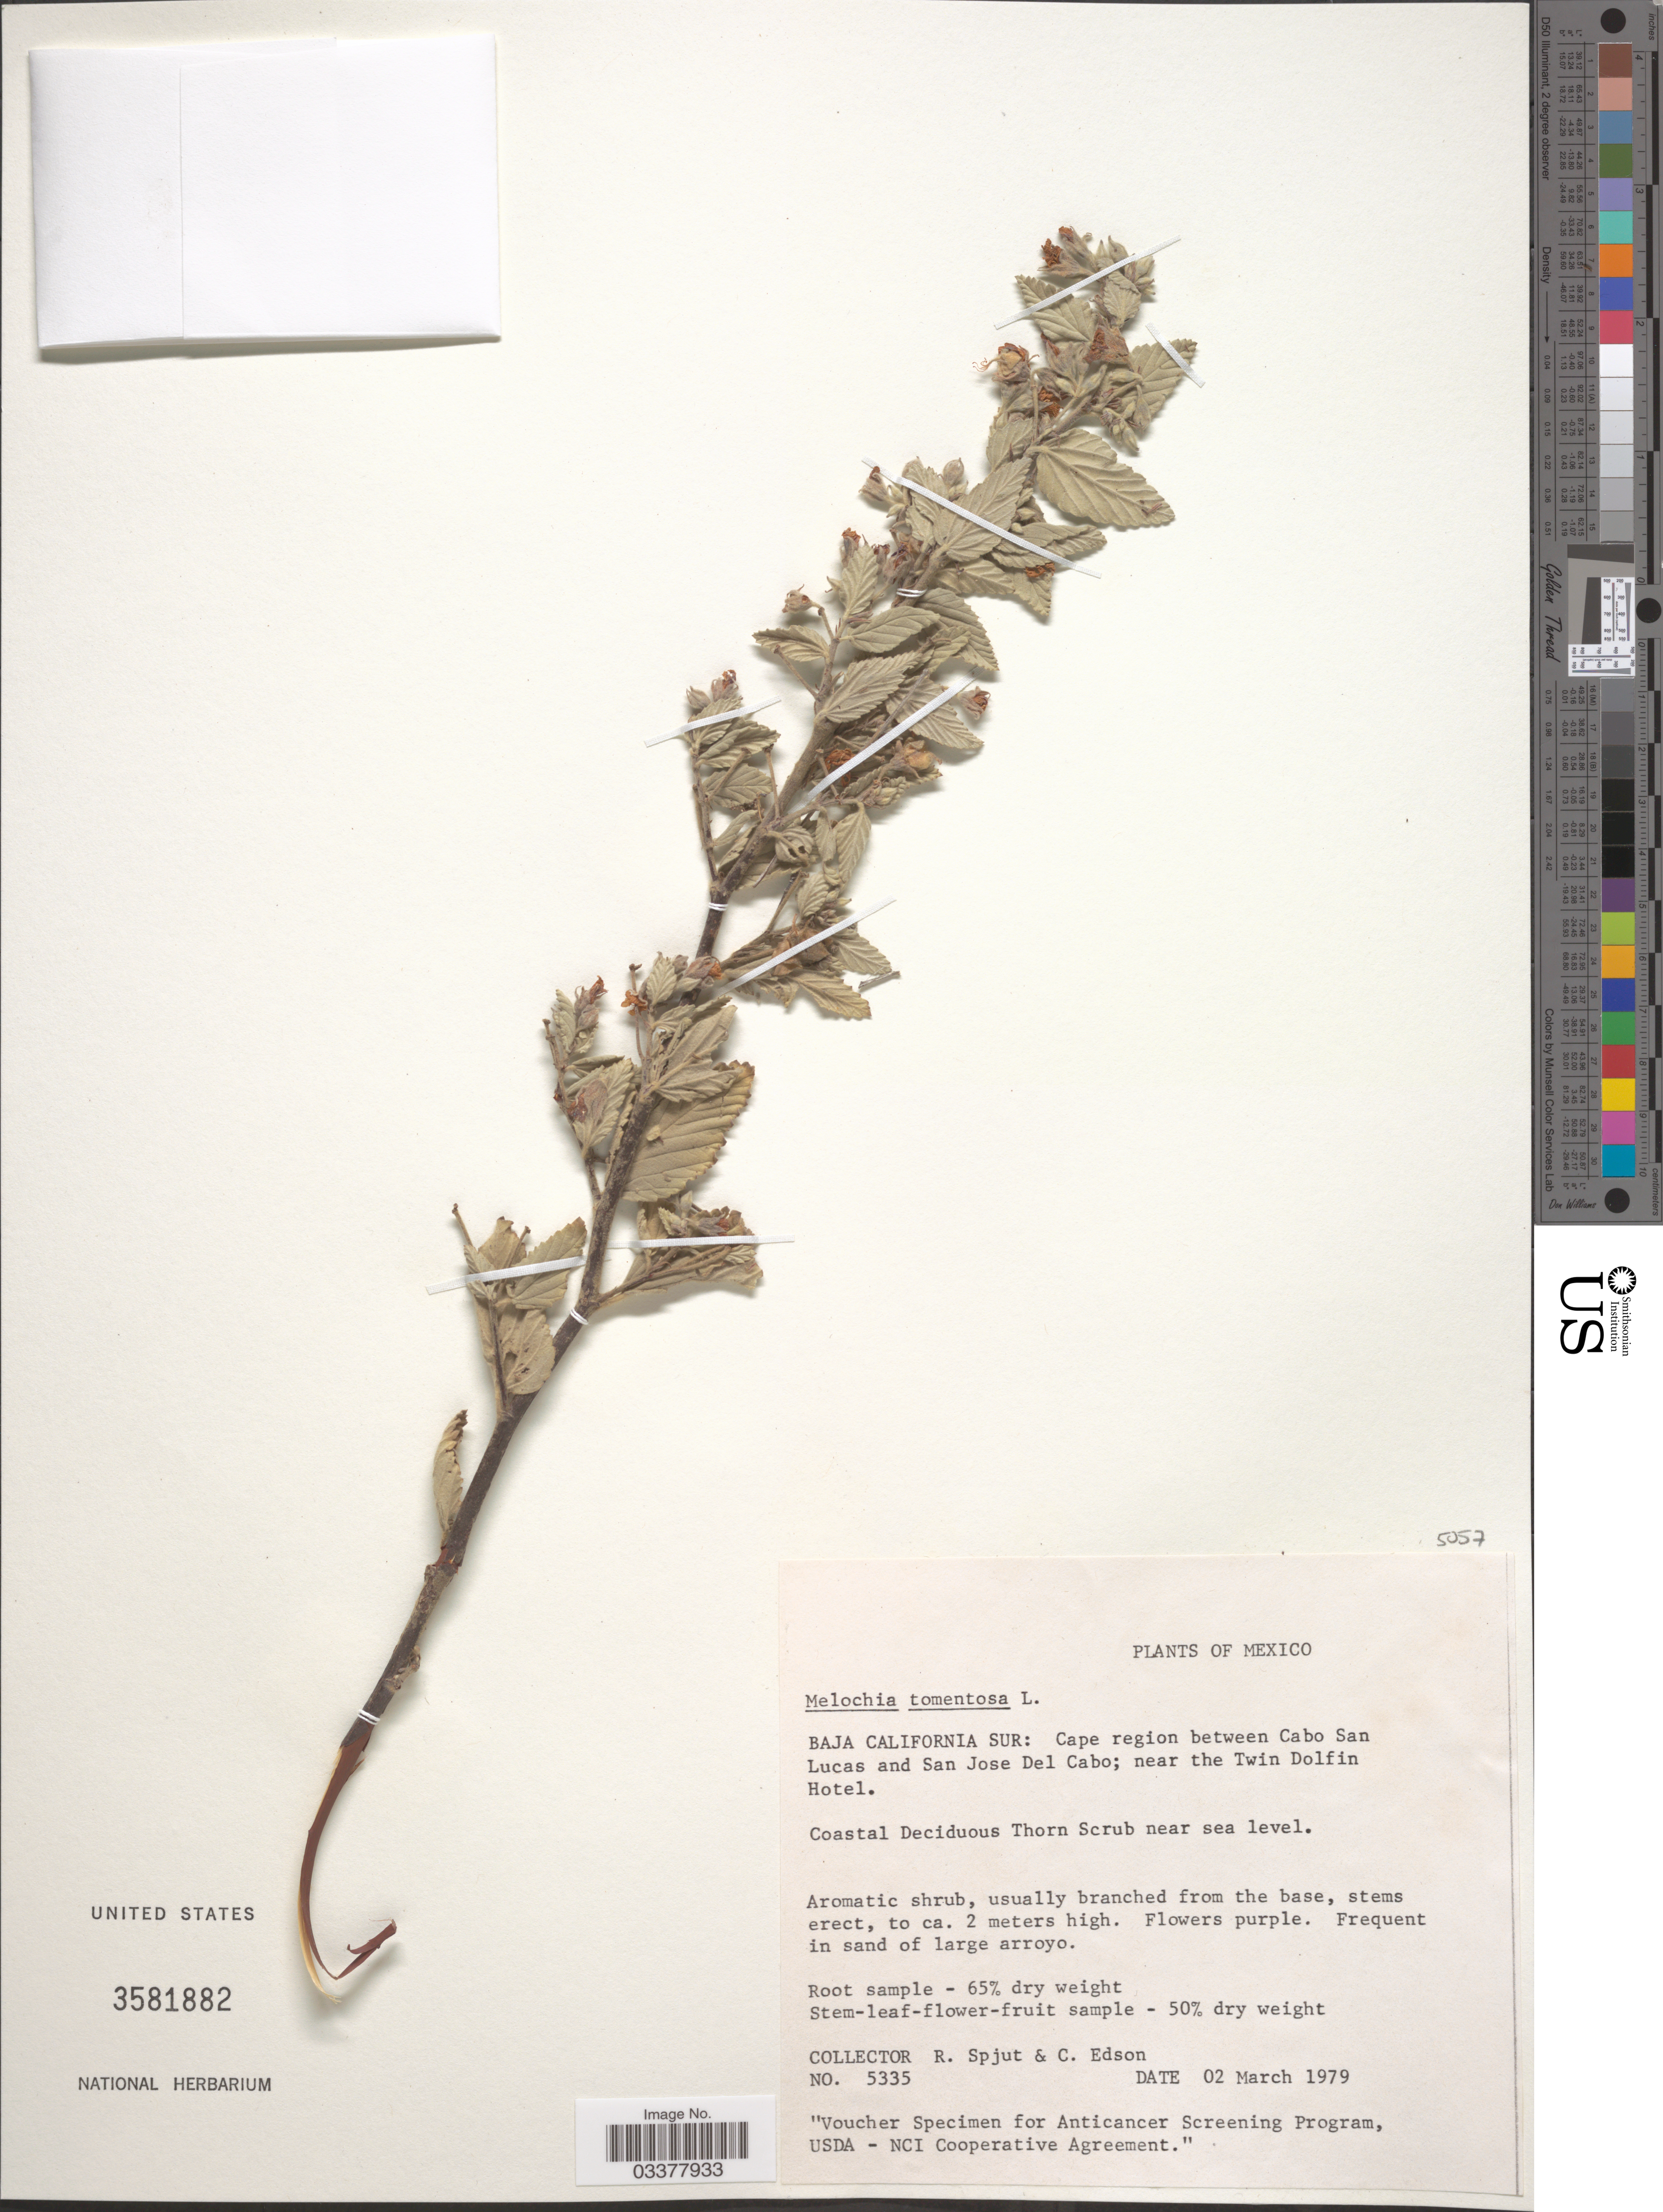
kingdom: Plantae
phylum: Tracheophyta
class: Magnoliopsida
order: Malvales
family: Malvaceae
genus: Melochia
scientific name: Melochia tomentosa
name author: L.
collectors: R. Spjut & C. Edson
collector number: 5335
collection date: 1979-03-02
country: Mexico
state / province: Baja California Sur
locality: Cape region between Cabo San Lucas and San Jose Del Cabo; near the Twin Dolfin Hotel.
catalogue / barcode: US 3581882